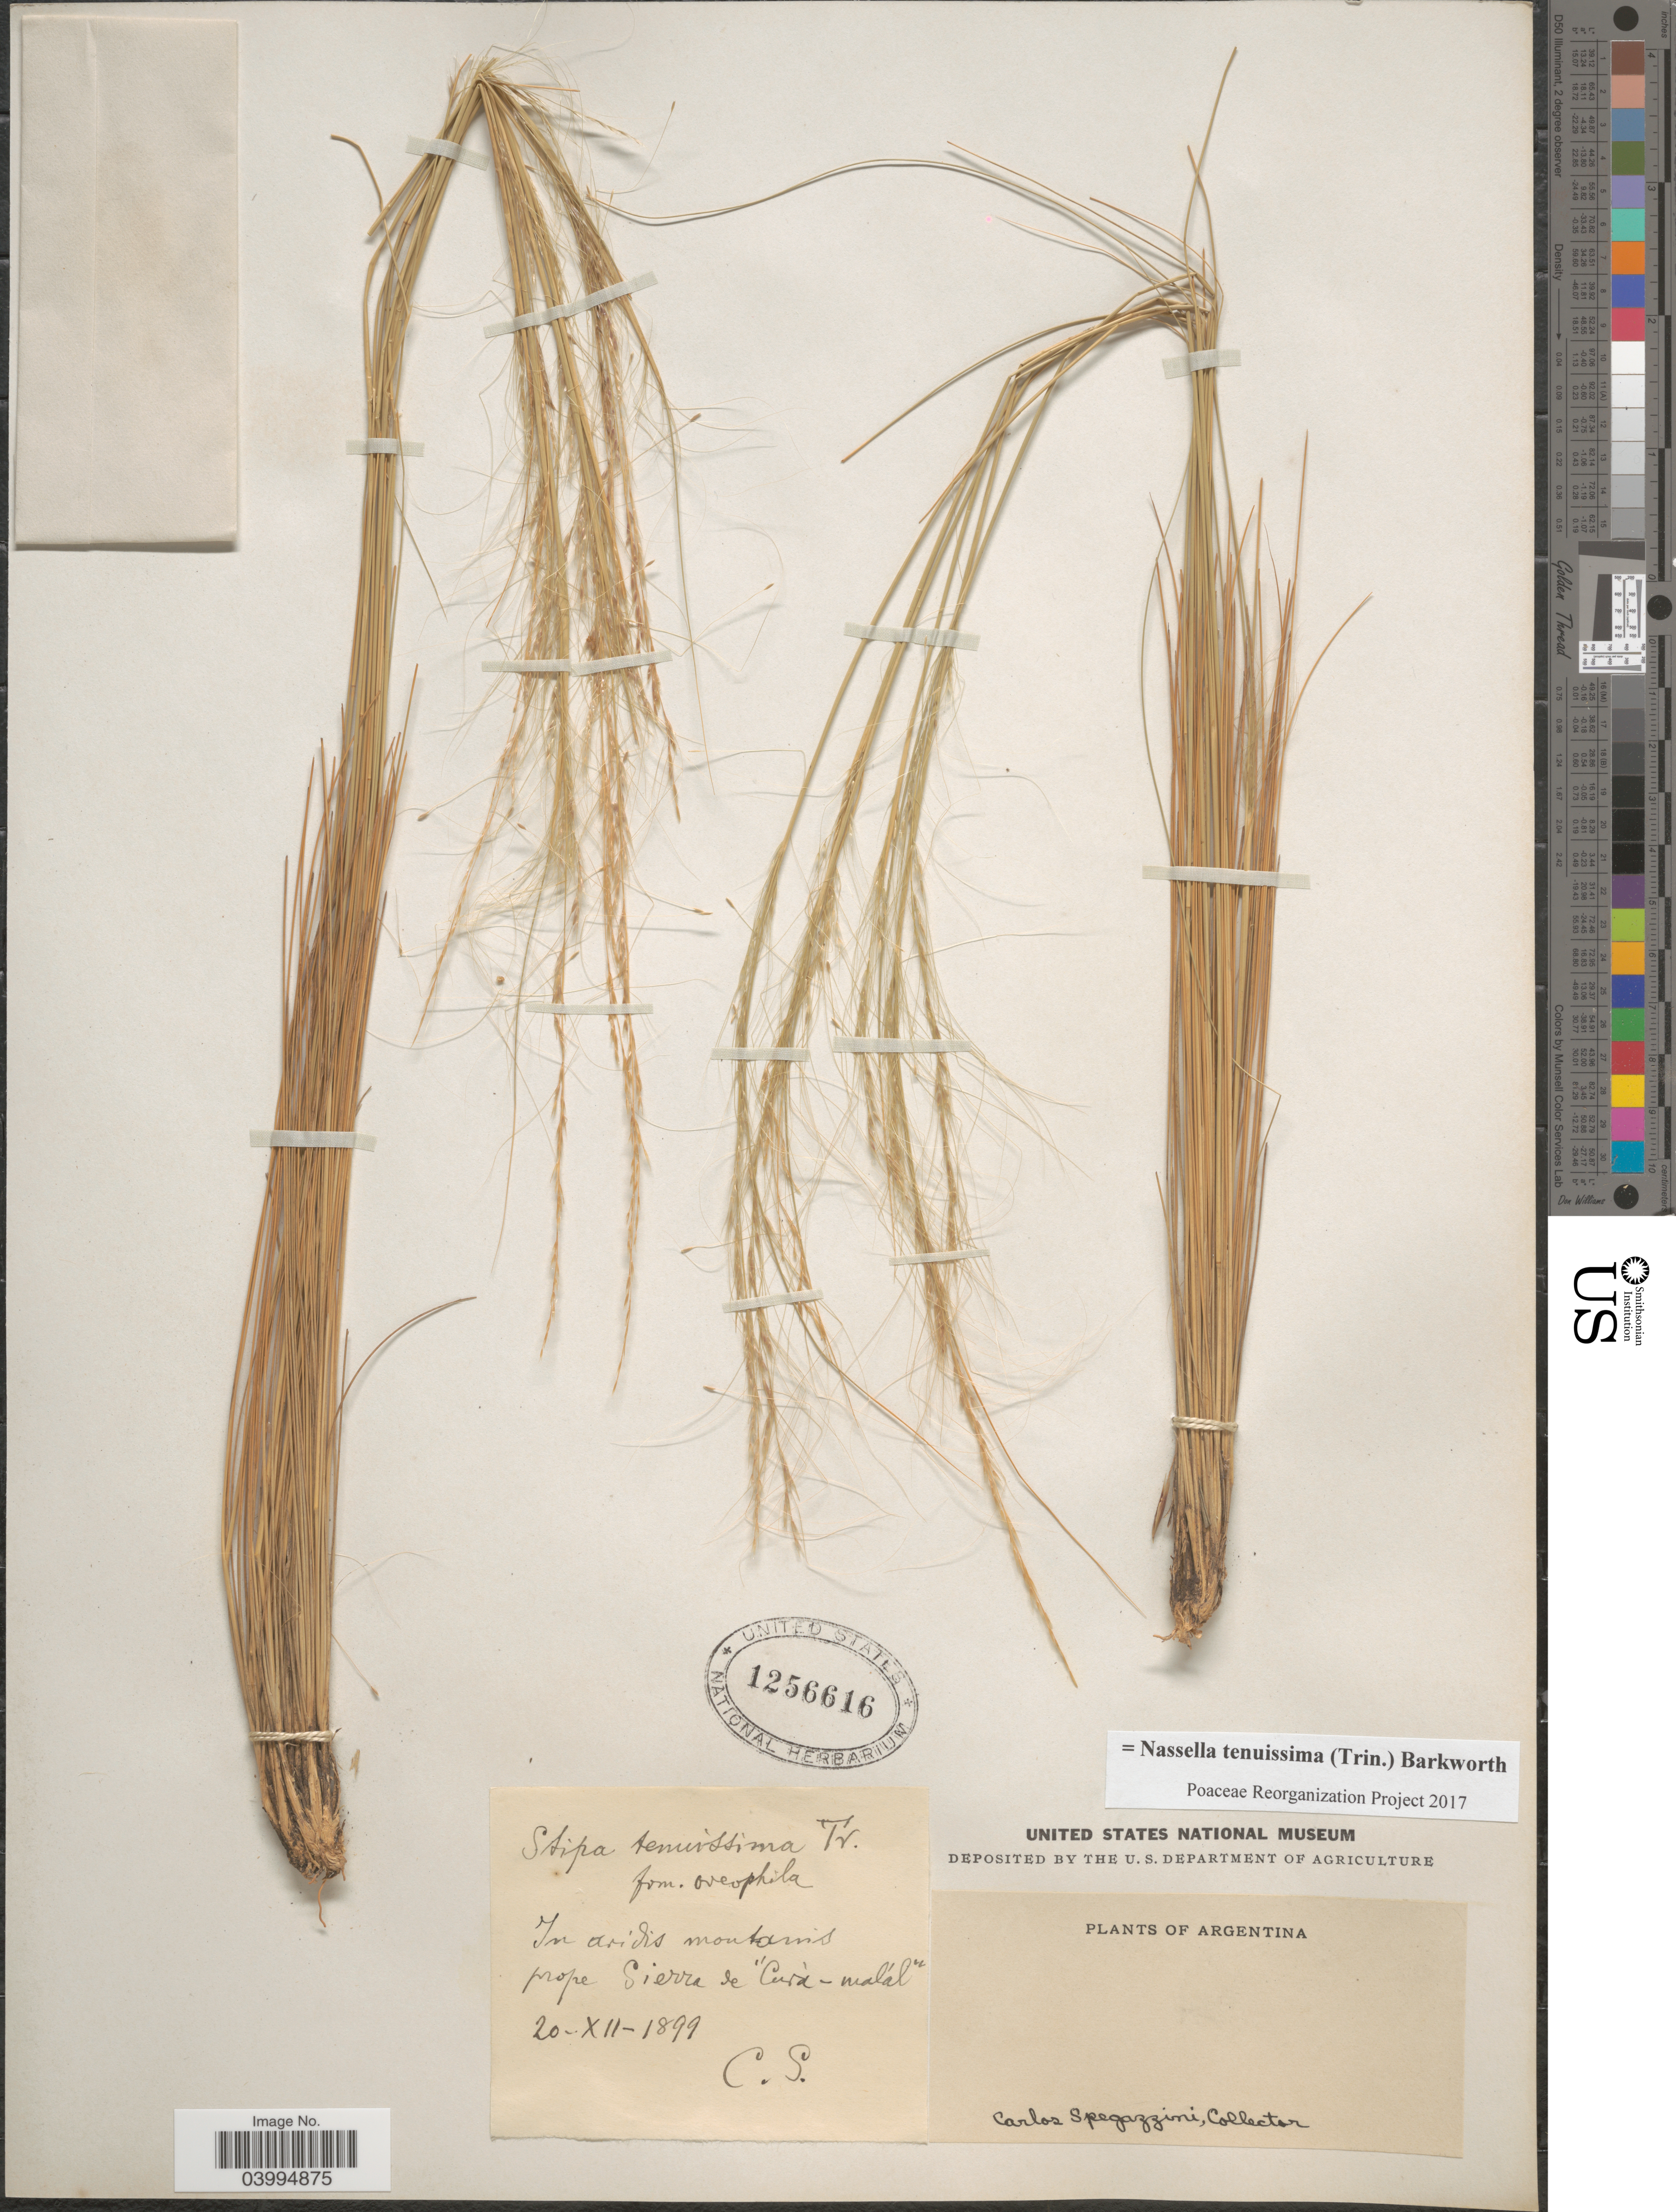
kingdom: Plantae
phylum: Tracheophyta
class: Liliopsida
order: Poales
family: Poaceae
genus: Nassella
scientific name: Nassella tenuissima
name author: (Trin.) Barkworth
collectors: C. L. Spegazzini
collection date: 1899-12-20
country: Argentina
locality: In aridis montanis prope Sierra de "Curà-malál".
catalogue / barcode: US 1256616